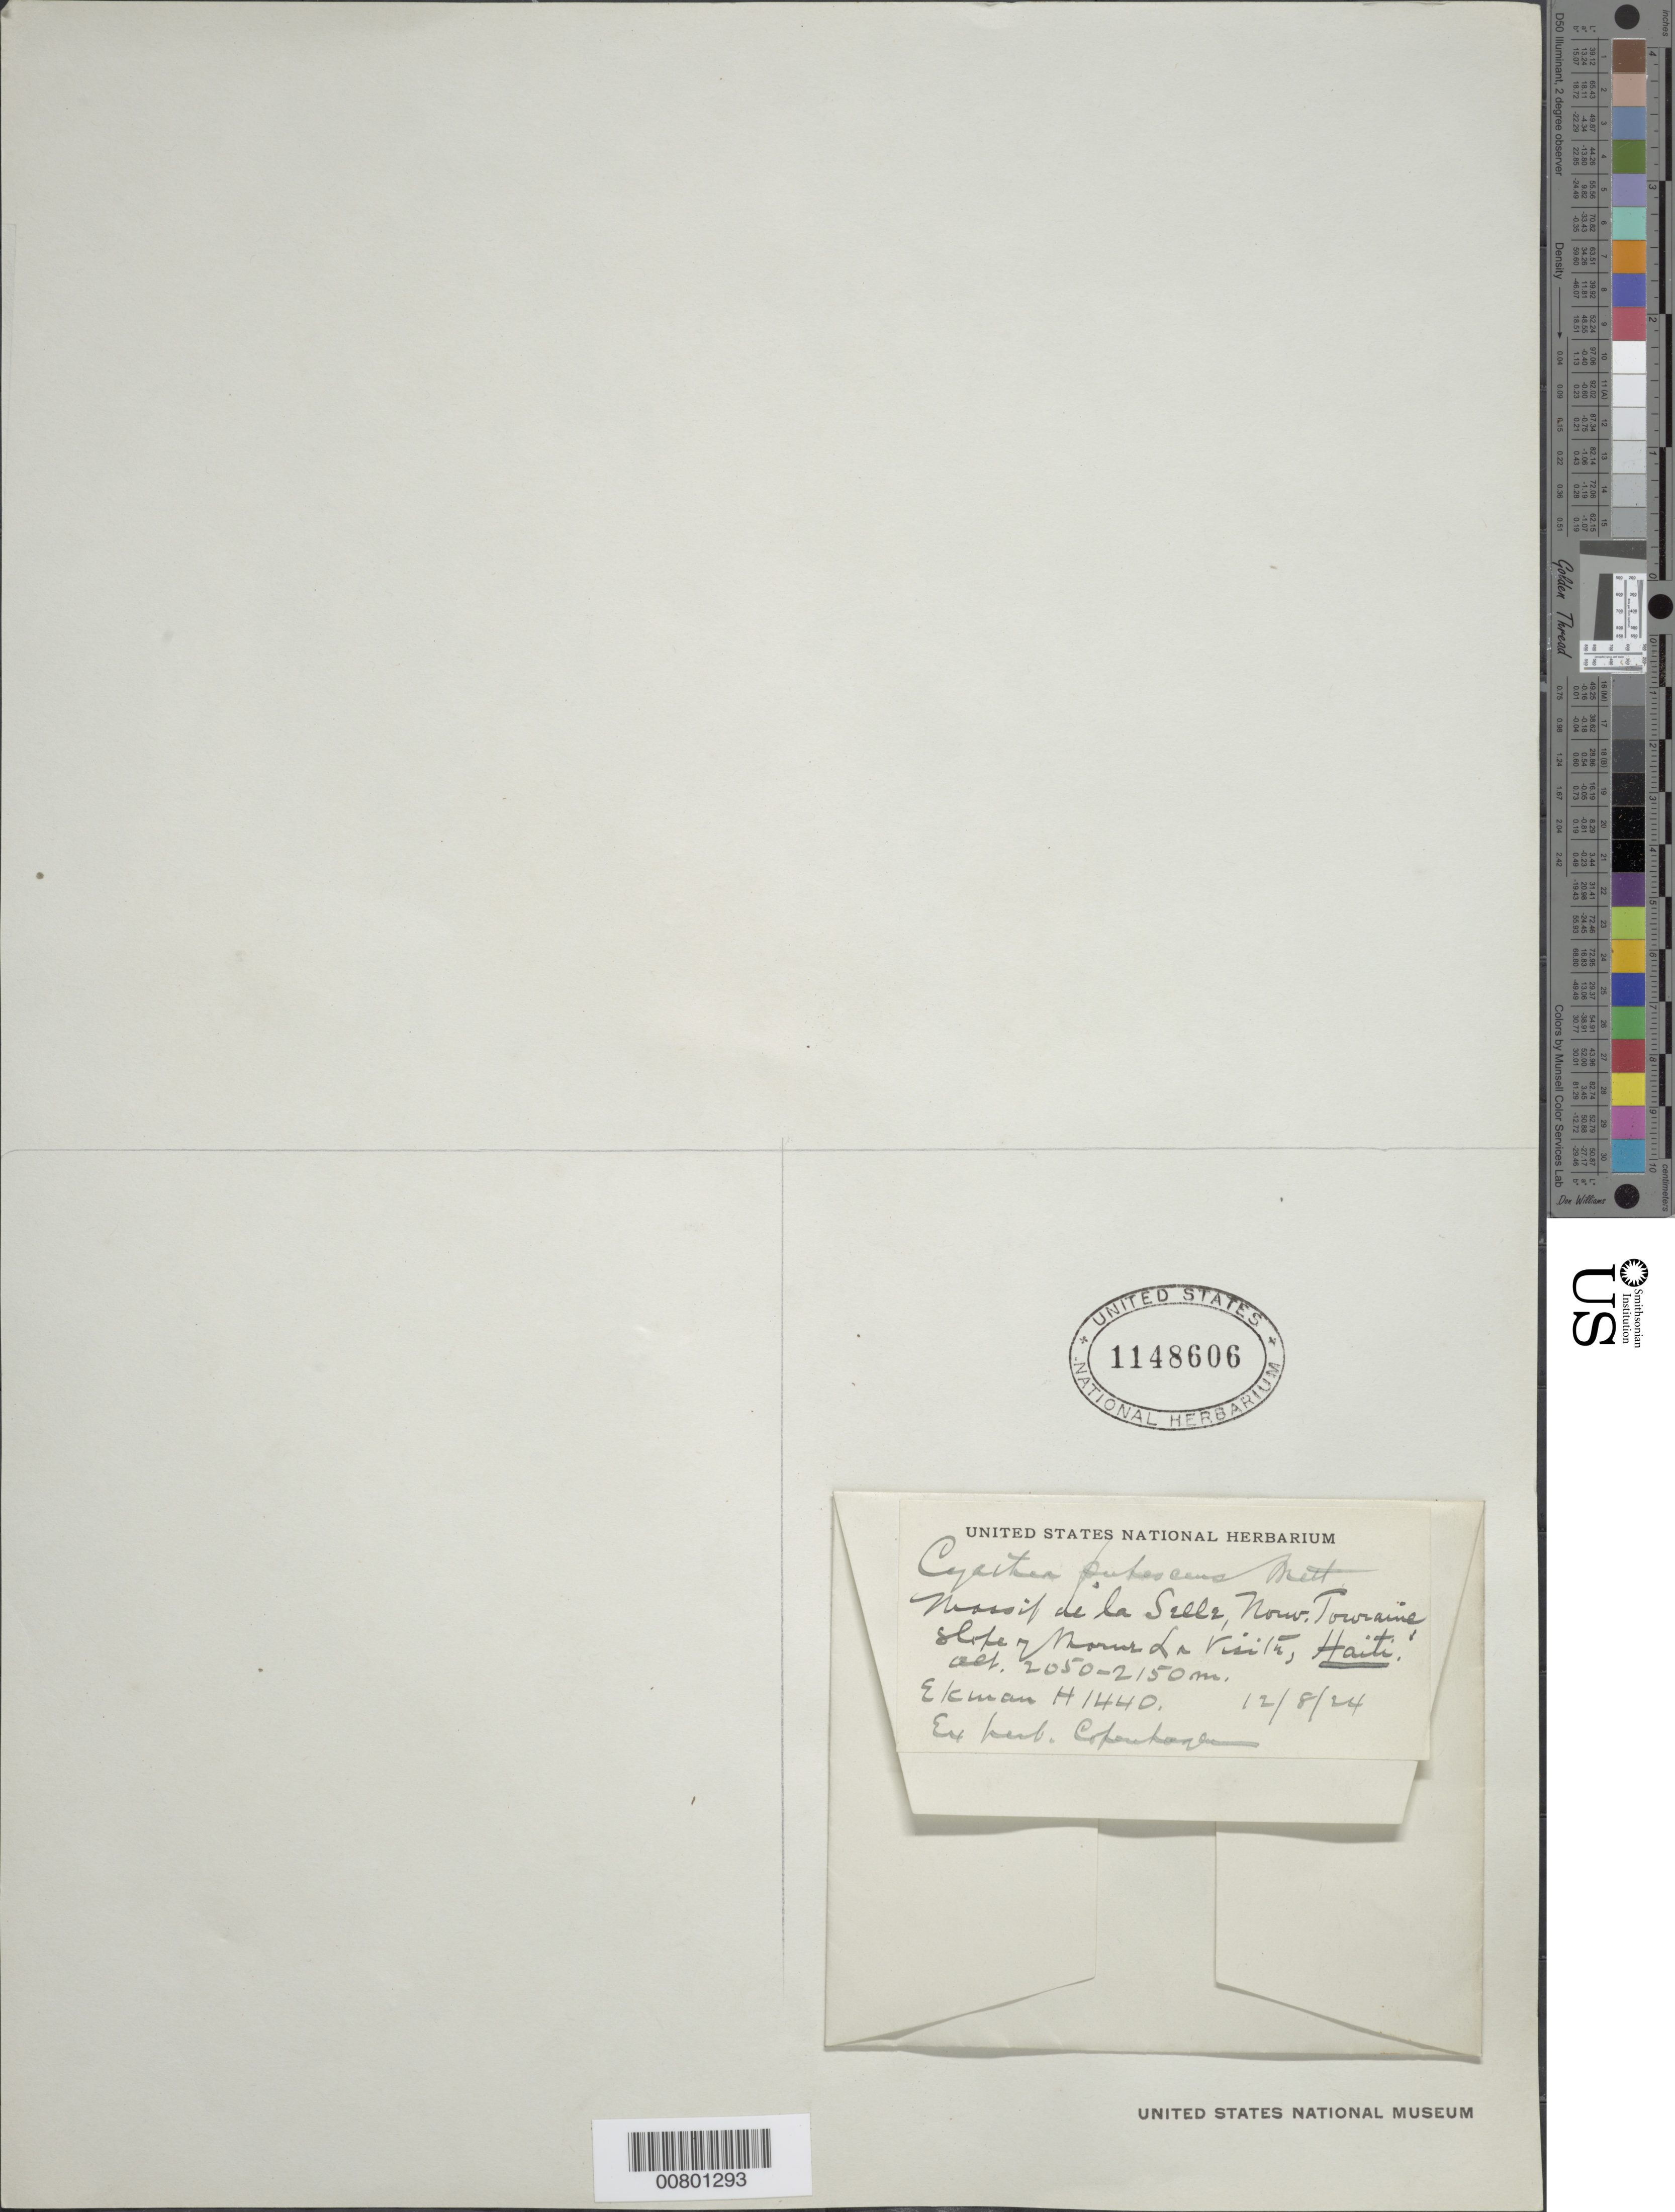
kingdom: Plantae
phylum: Tracheophyta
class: Polypodiopsida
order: Cyatheales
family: Cyatheaceae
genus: Alsophila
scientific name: Alsophila minor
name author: (D.C. Eaton) R.M. Tryon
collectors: E. L. Ekman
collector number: H 1440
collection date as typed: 12 Aug 1924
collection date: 1924-08-12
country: Haiti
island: Hispaniola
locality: Massif de la Selle, Pétionville, M. La Visite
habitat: Slope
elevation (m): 2050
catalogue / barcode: US 1148606